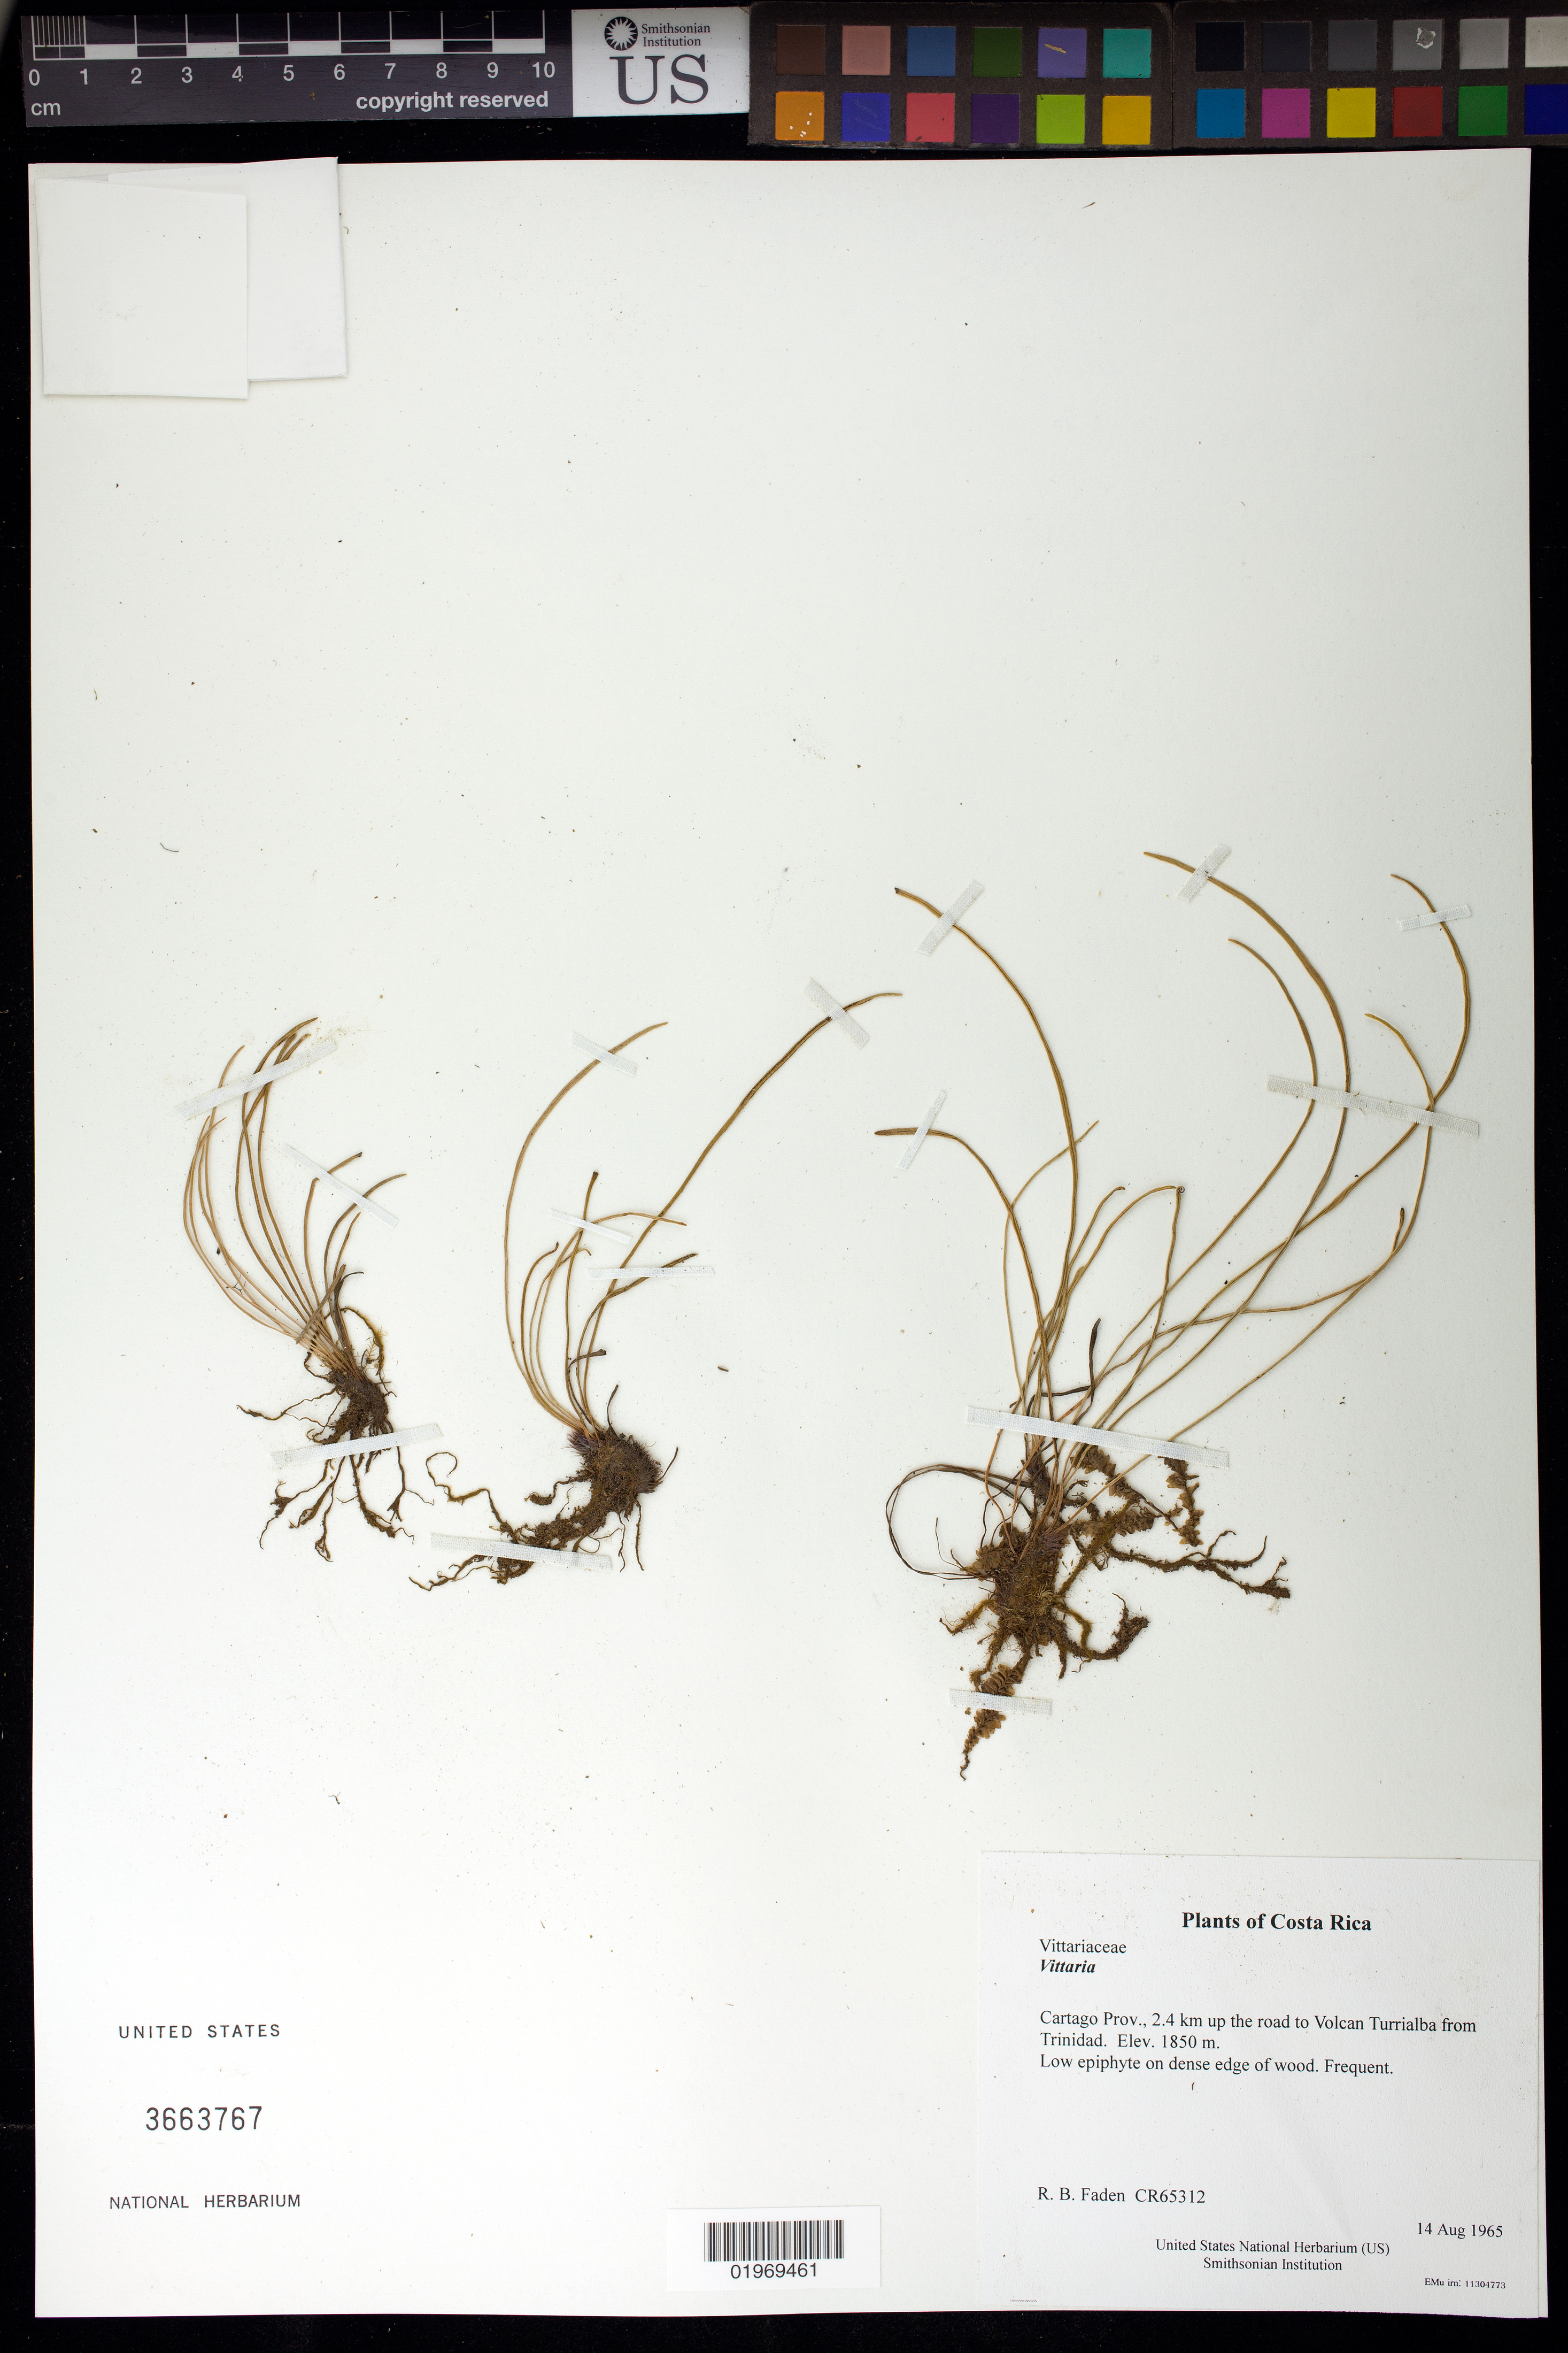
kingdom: Plantae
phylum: Tracheophyta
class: Polypodiopsida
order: Polypodiales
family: Pteridaceae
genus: Vittaria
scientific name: Vittaria sp.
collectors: R. B. Faden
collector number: CR65312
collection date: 1965-08-14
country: Costa Rica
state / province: Cartago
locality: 2.4 km up the road to Volcan Turrialba from Trinidad.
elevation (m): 1850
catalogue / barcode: US 3663767